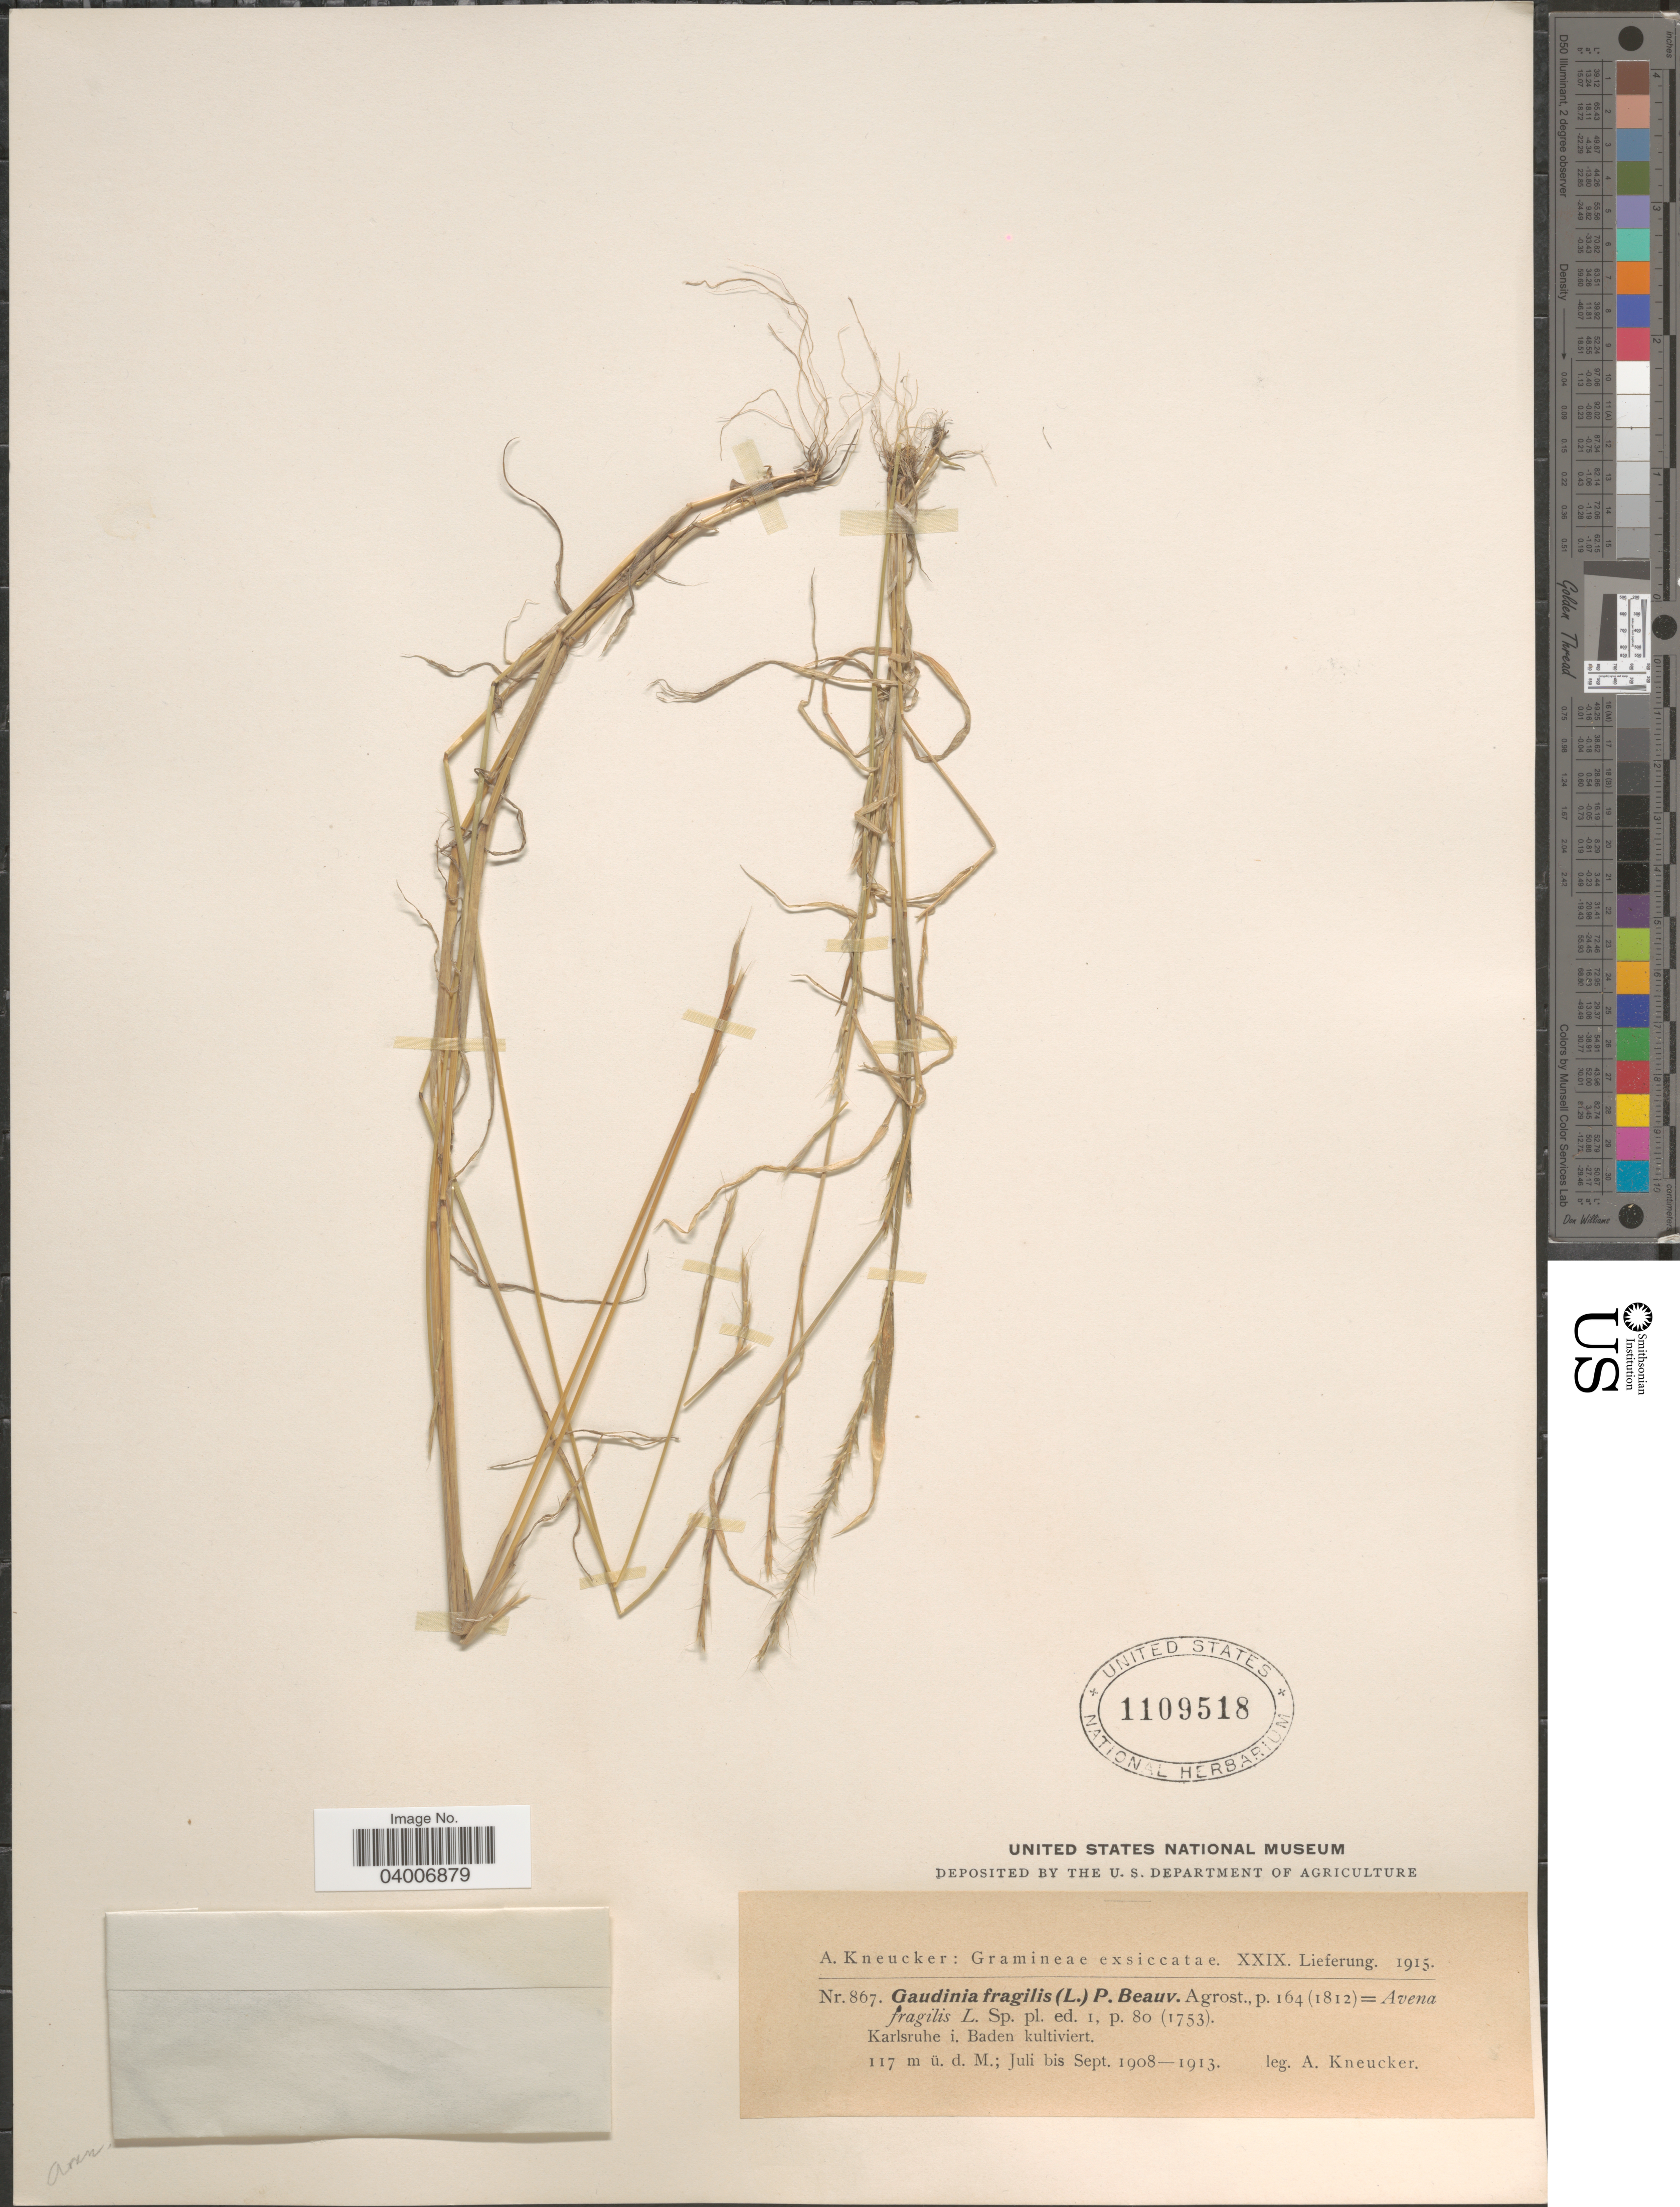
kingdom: Plantae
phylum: Tracheophyta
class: Liliopsida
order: Poales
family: Poaceae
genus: Gaudinia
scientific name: Gaudinia fragilis var. fragilis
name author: (L.) P. Beauv.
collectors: A. Kneucker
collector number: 867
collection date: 1908-07/1913-09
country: Germany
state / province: Baden-Württemberg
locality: Karlsruhe i. Baden.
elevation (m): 117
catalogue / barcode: US 1109518